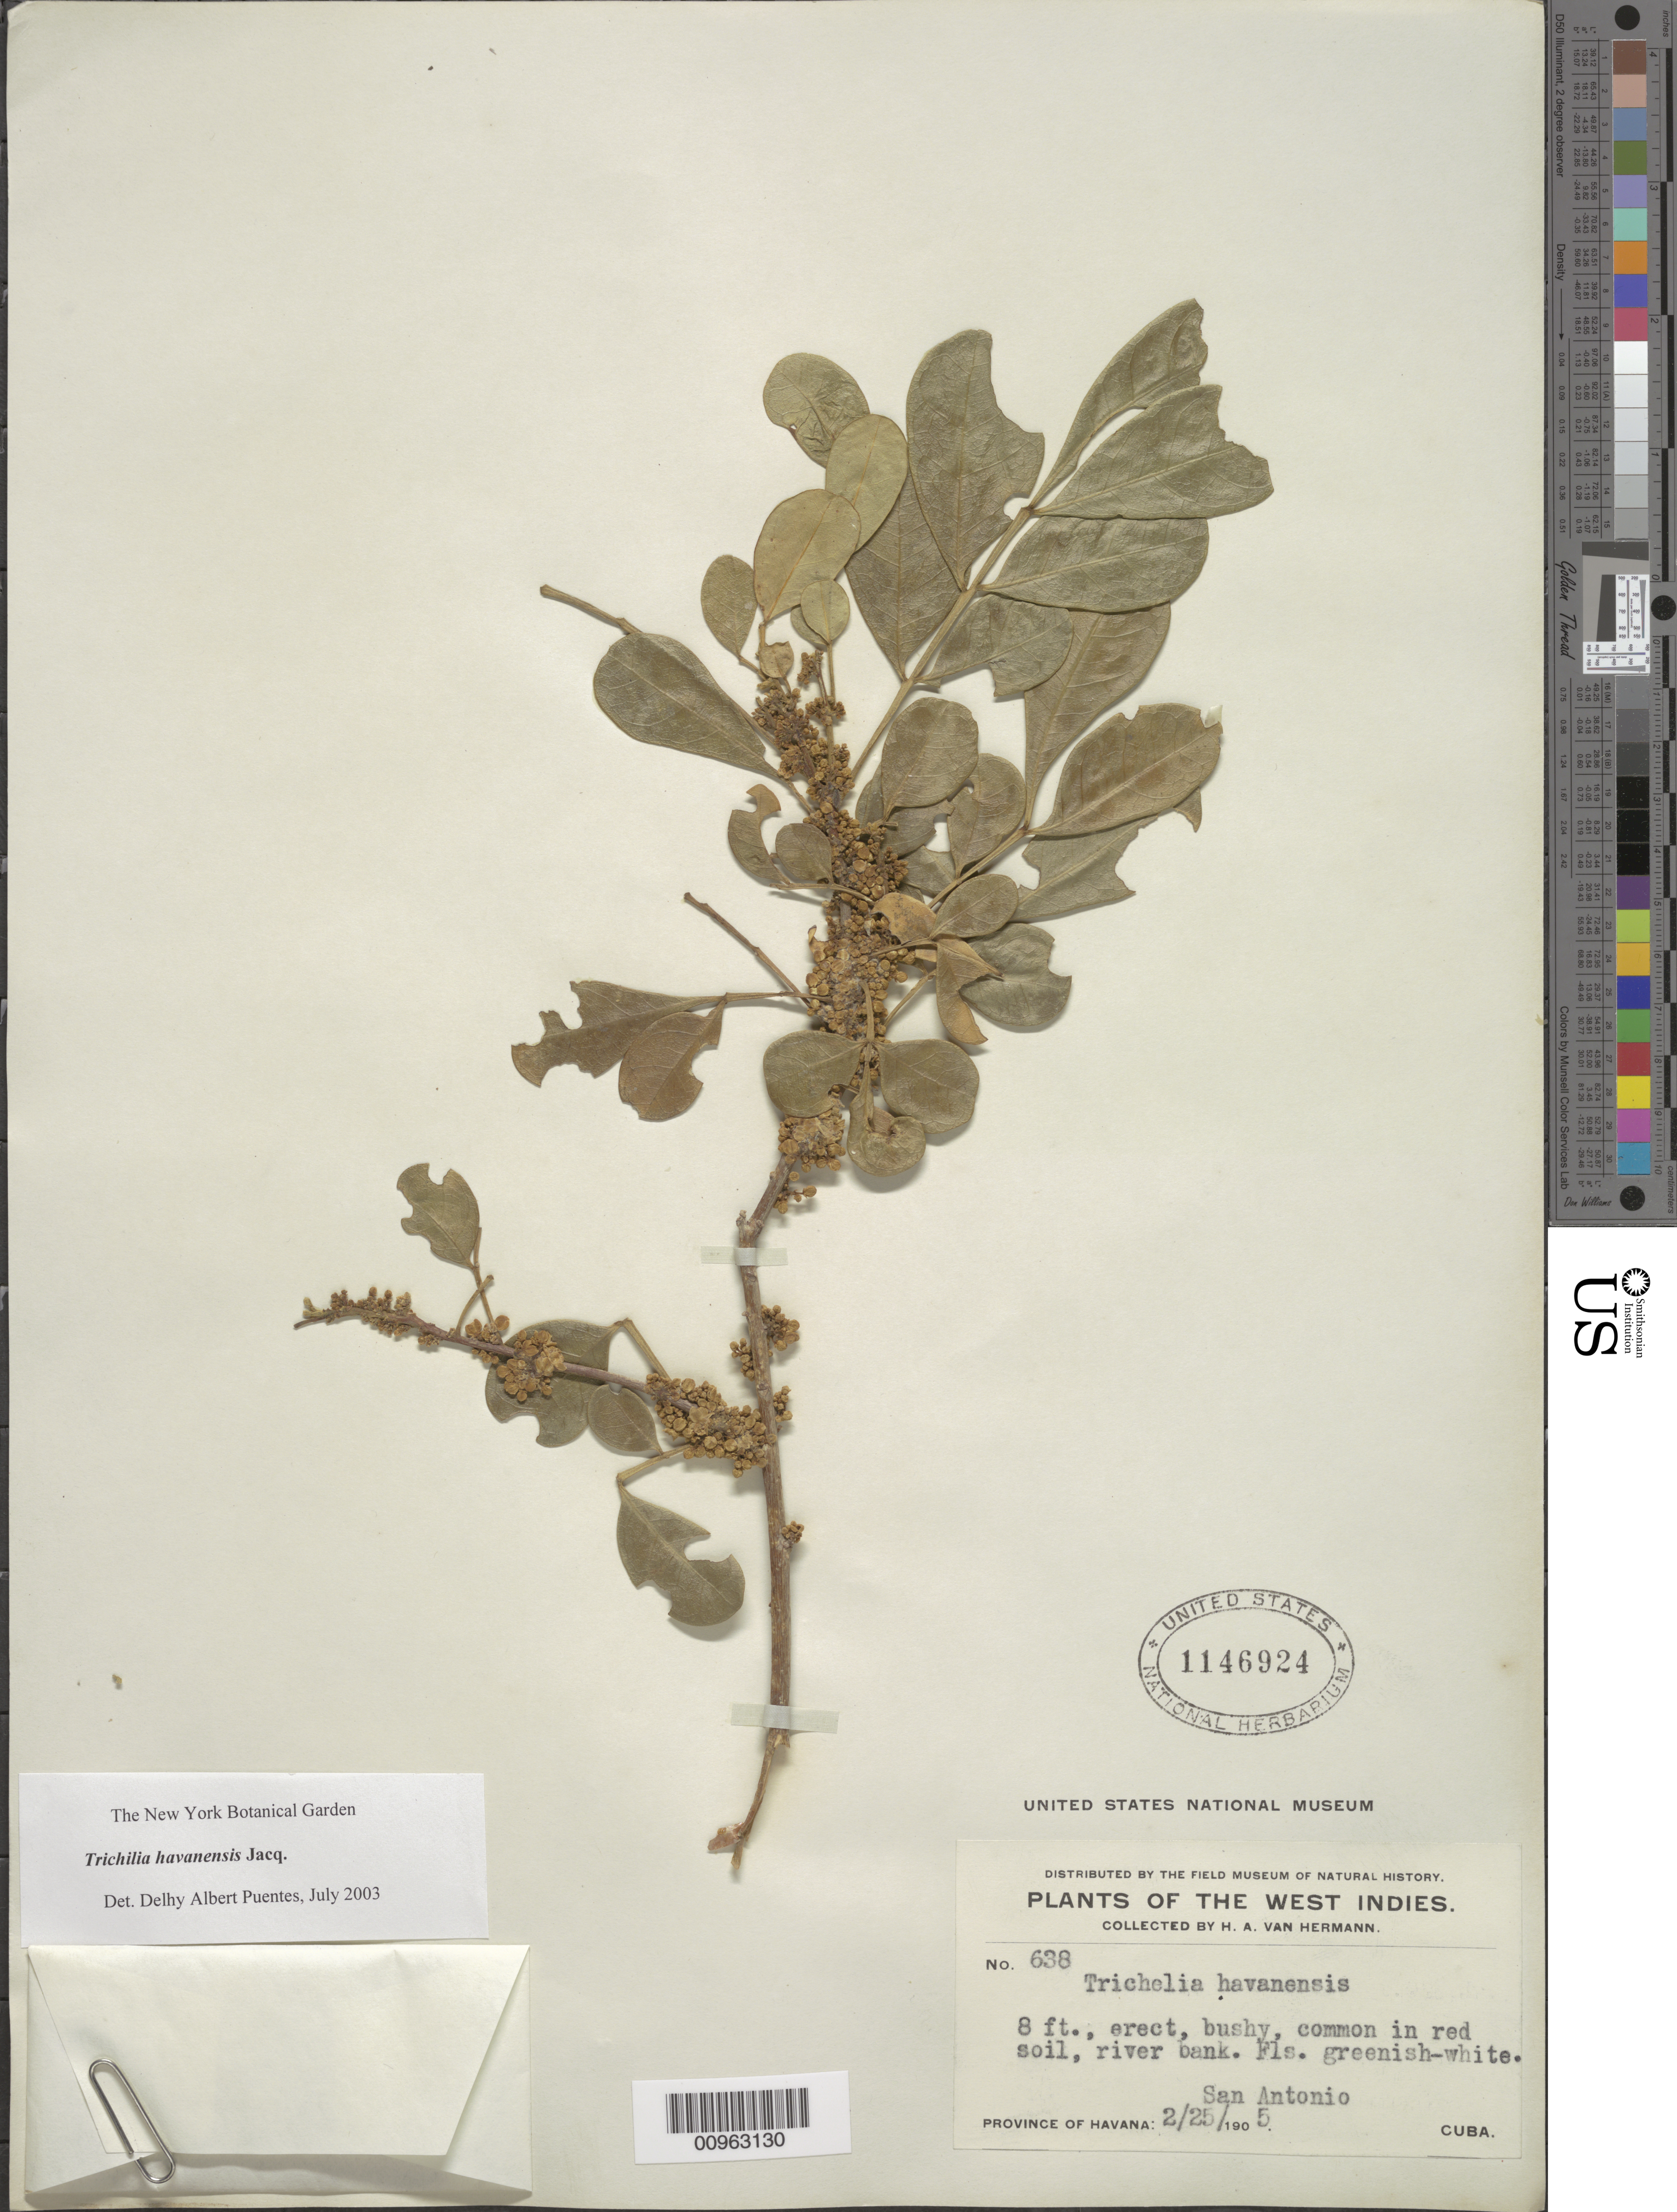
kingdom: Plantae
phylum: Tracheophyta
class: Magnoliopsida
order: Sapindales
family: Meliaceae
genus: Trichilia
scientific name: Trichilia havanensis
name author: Jacq.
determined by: Puentes, D. A.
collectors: H. A. Van Hermann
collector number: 638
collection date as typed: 25 Feb 1905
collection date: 1905-02-25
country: Cuba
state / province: La Habana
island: Cuba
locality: San Antonio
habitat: In red soil, river bank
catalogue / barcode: US 1146924